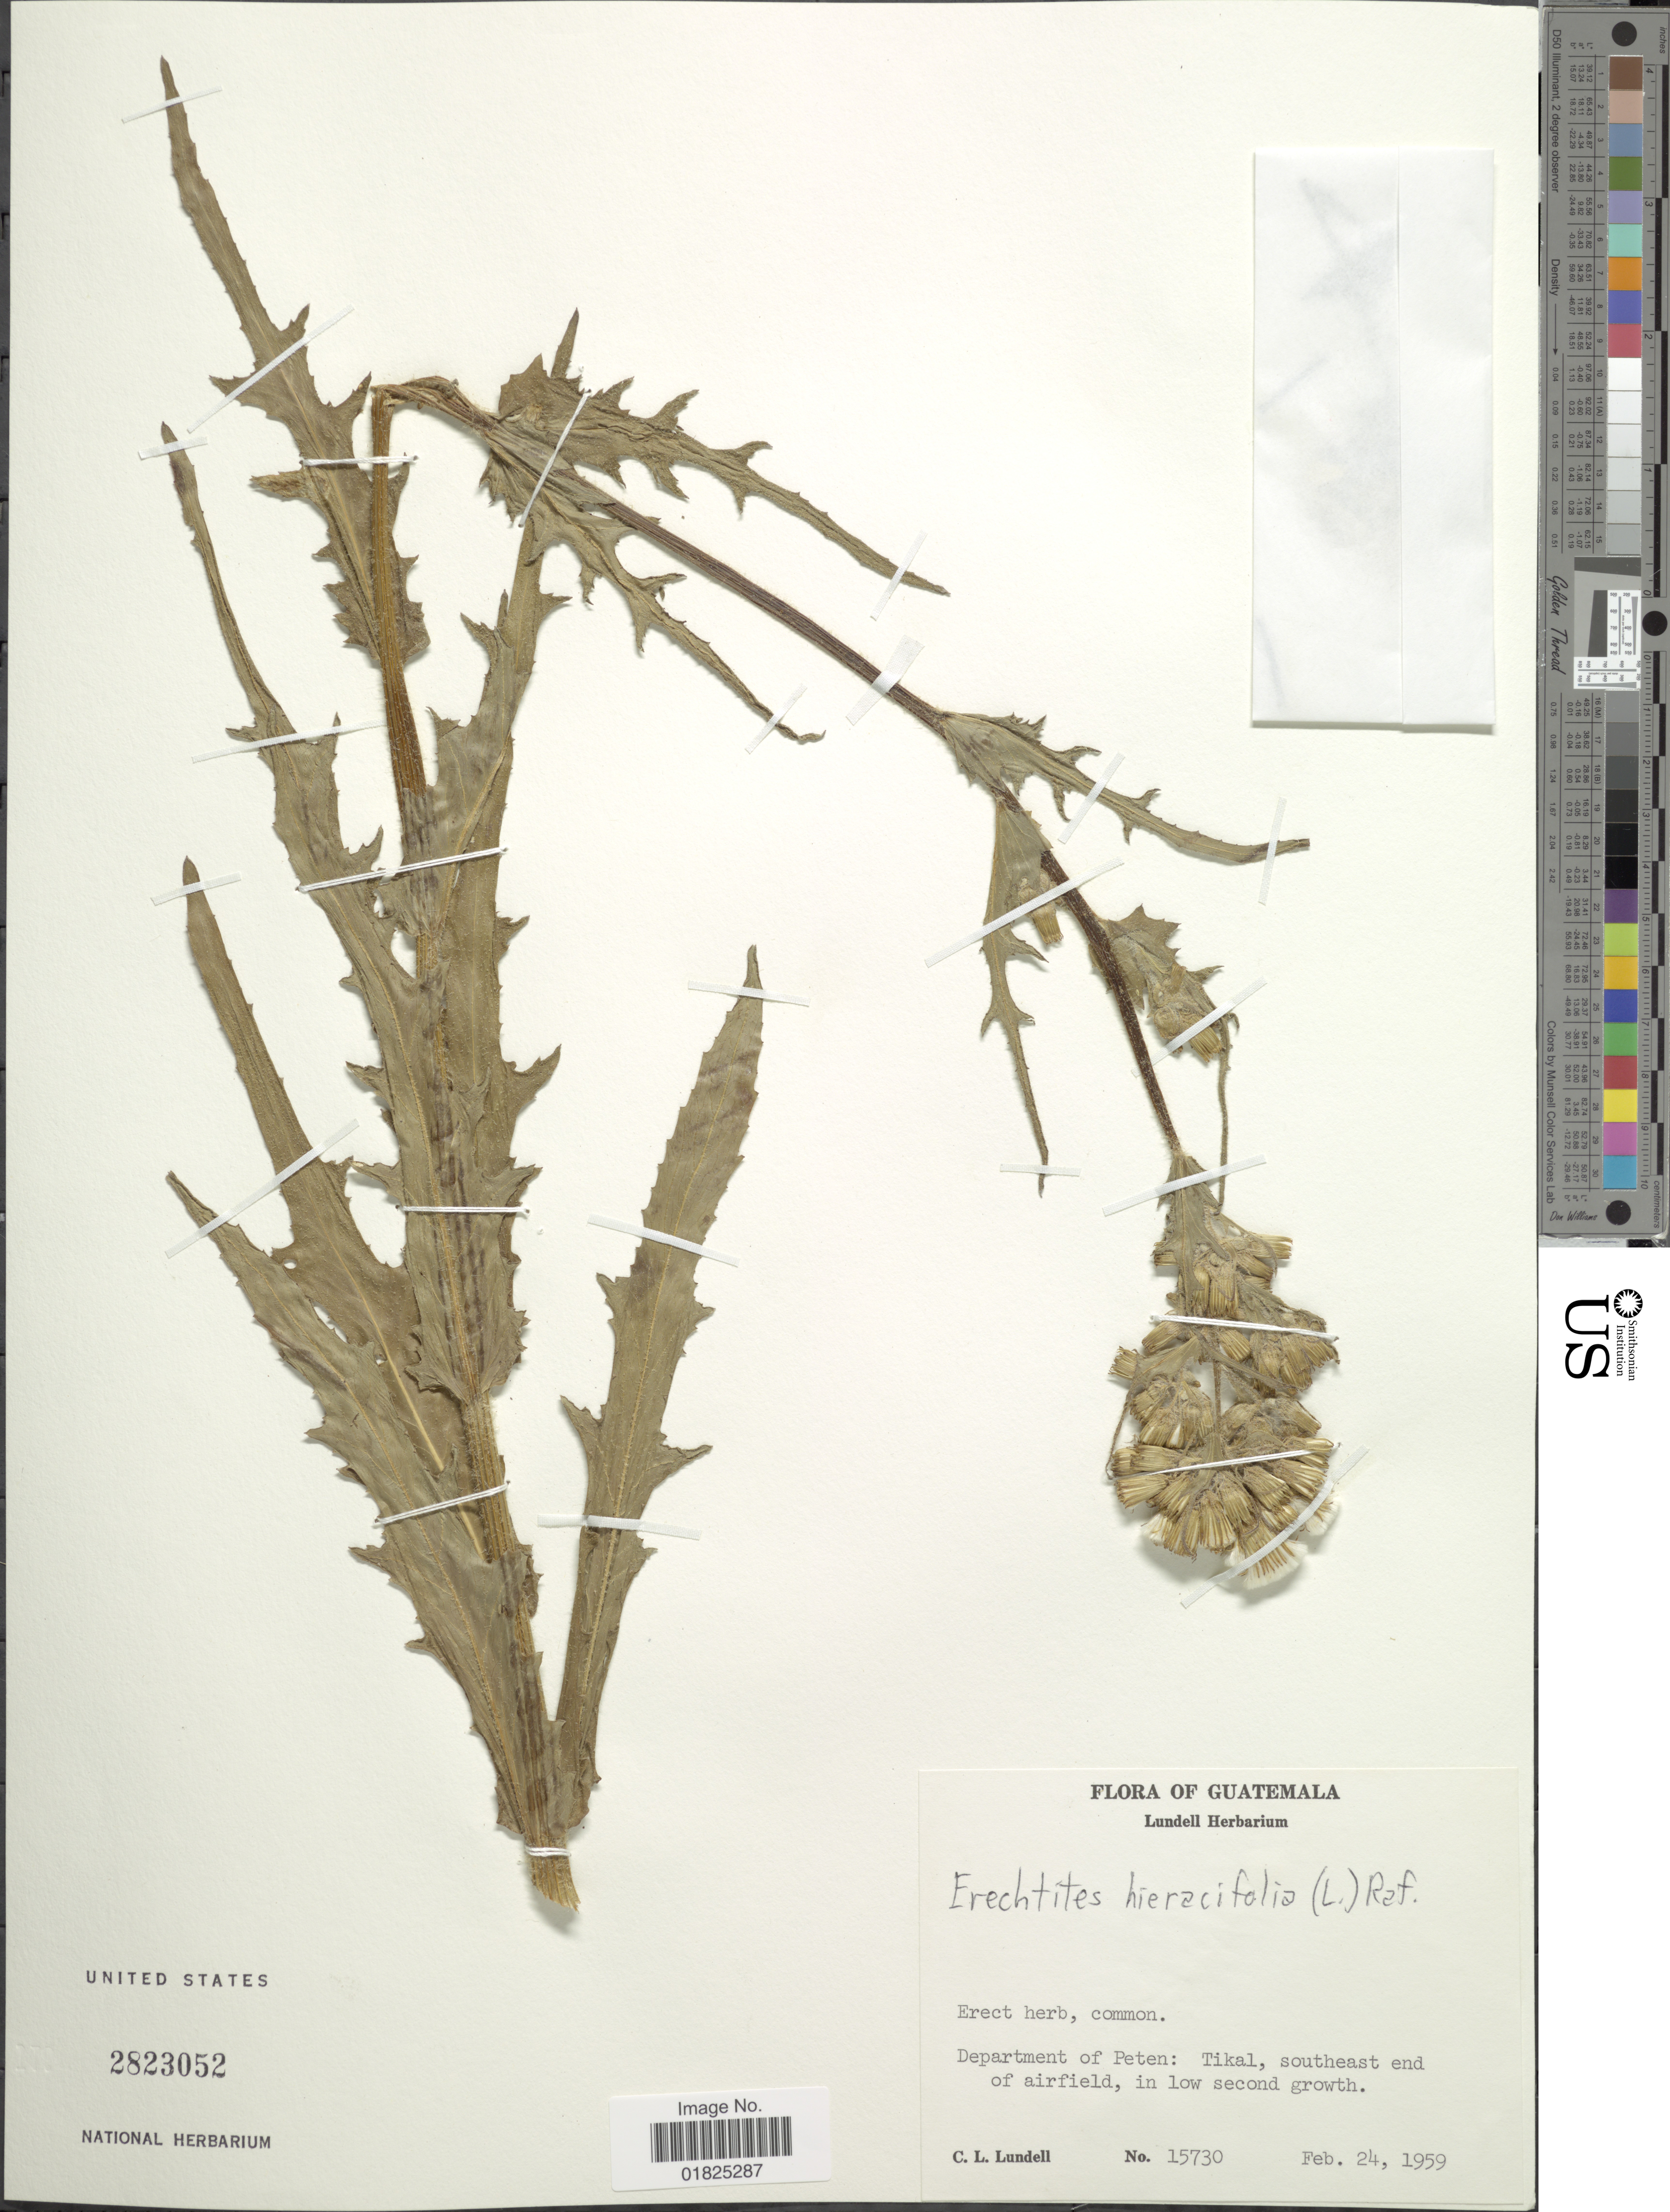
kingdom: Plantae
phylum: Tracheophyta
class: Magnoliopsida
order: Asterales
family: Asteraceae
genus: Erechtites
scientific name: Erechtites hieraciifolius var. cacaliodes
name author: (Fisch. ex Spreng.) Less. ex Griseb.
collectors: C. L. Lundell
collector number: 15730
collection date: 1959-02-24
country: Guatemala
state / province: El Petén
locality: Tikal, southeast end of airfield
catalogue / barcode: US 2823052